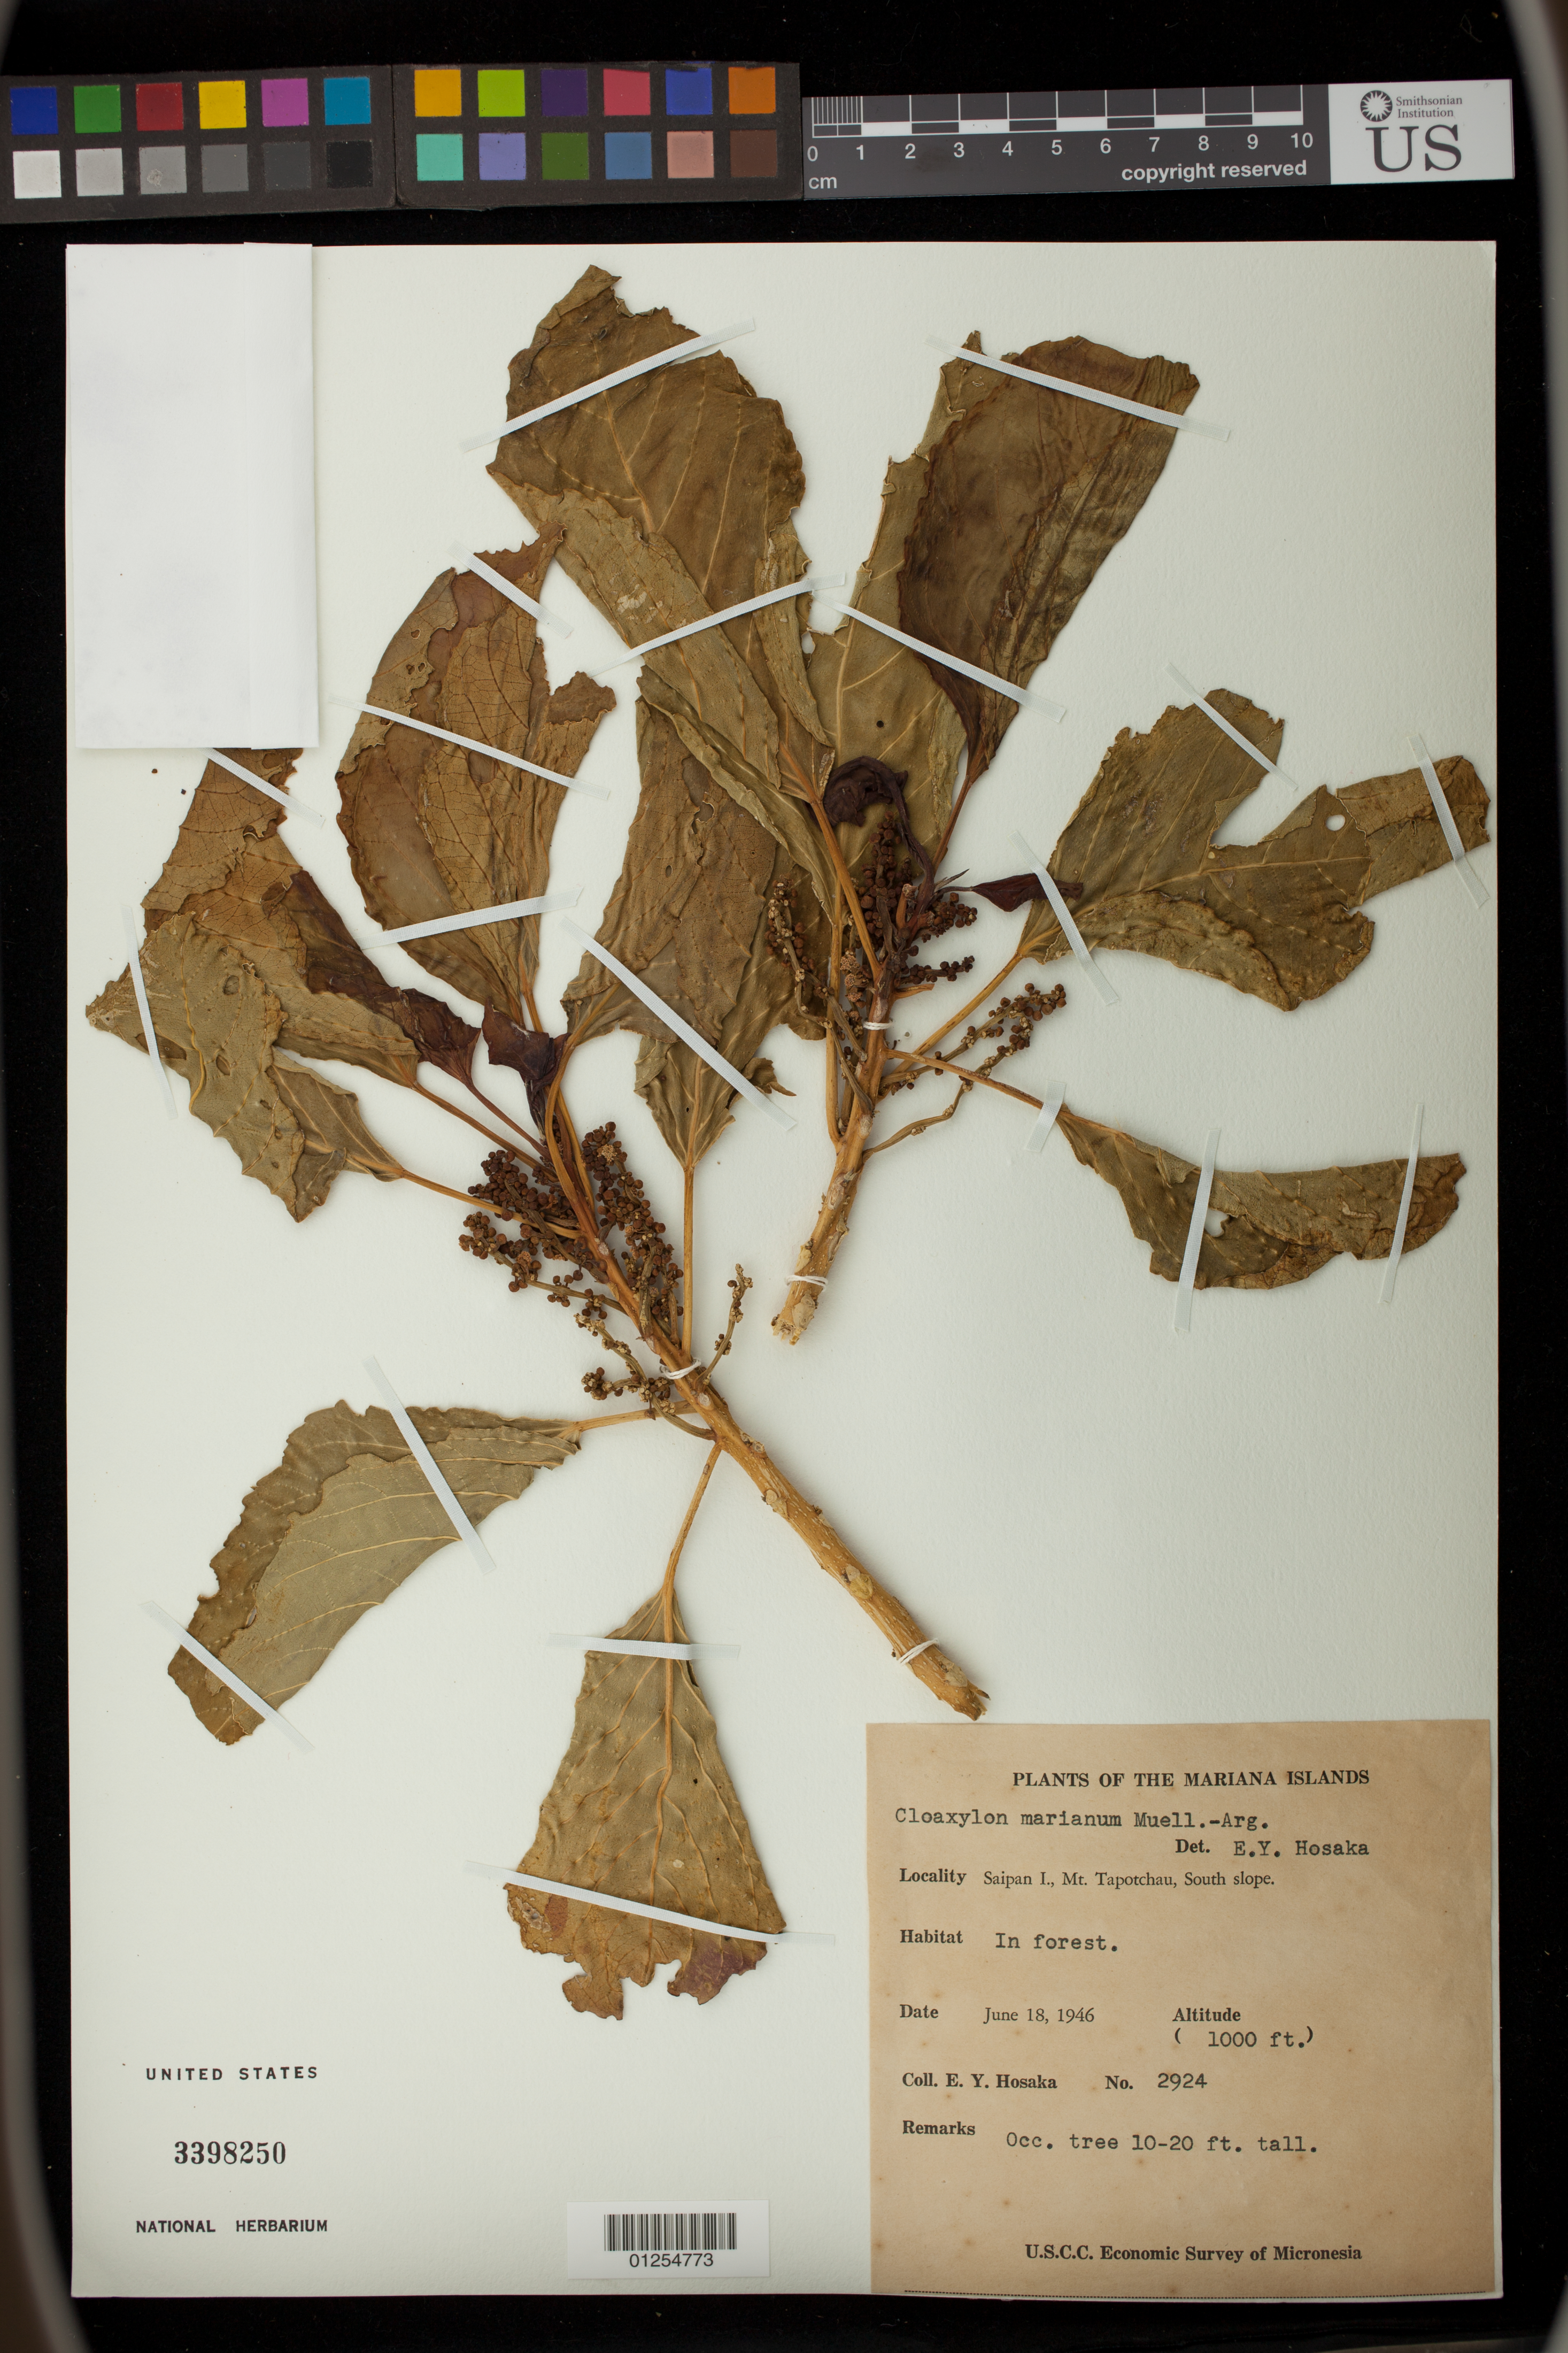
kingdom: Plantae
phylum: Tracheophyta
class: Magnoliopsida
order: Malpighiales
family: Euphorbiaceae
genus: Claoxylon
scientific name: Claoxylon marianum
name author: Müll. Arg.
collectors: E. Y. Hosaka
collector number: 2924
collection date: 1946-06-18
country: Northern Mariana Islands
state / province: Saipan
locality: Mt. Tapotchau, South Slope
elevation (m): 305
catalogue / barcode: US 3398250